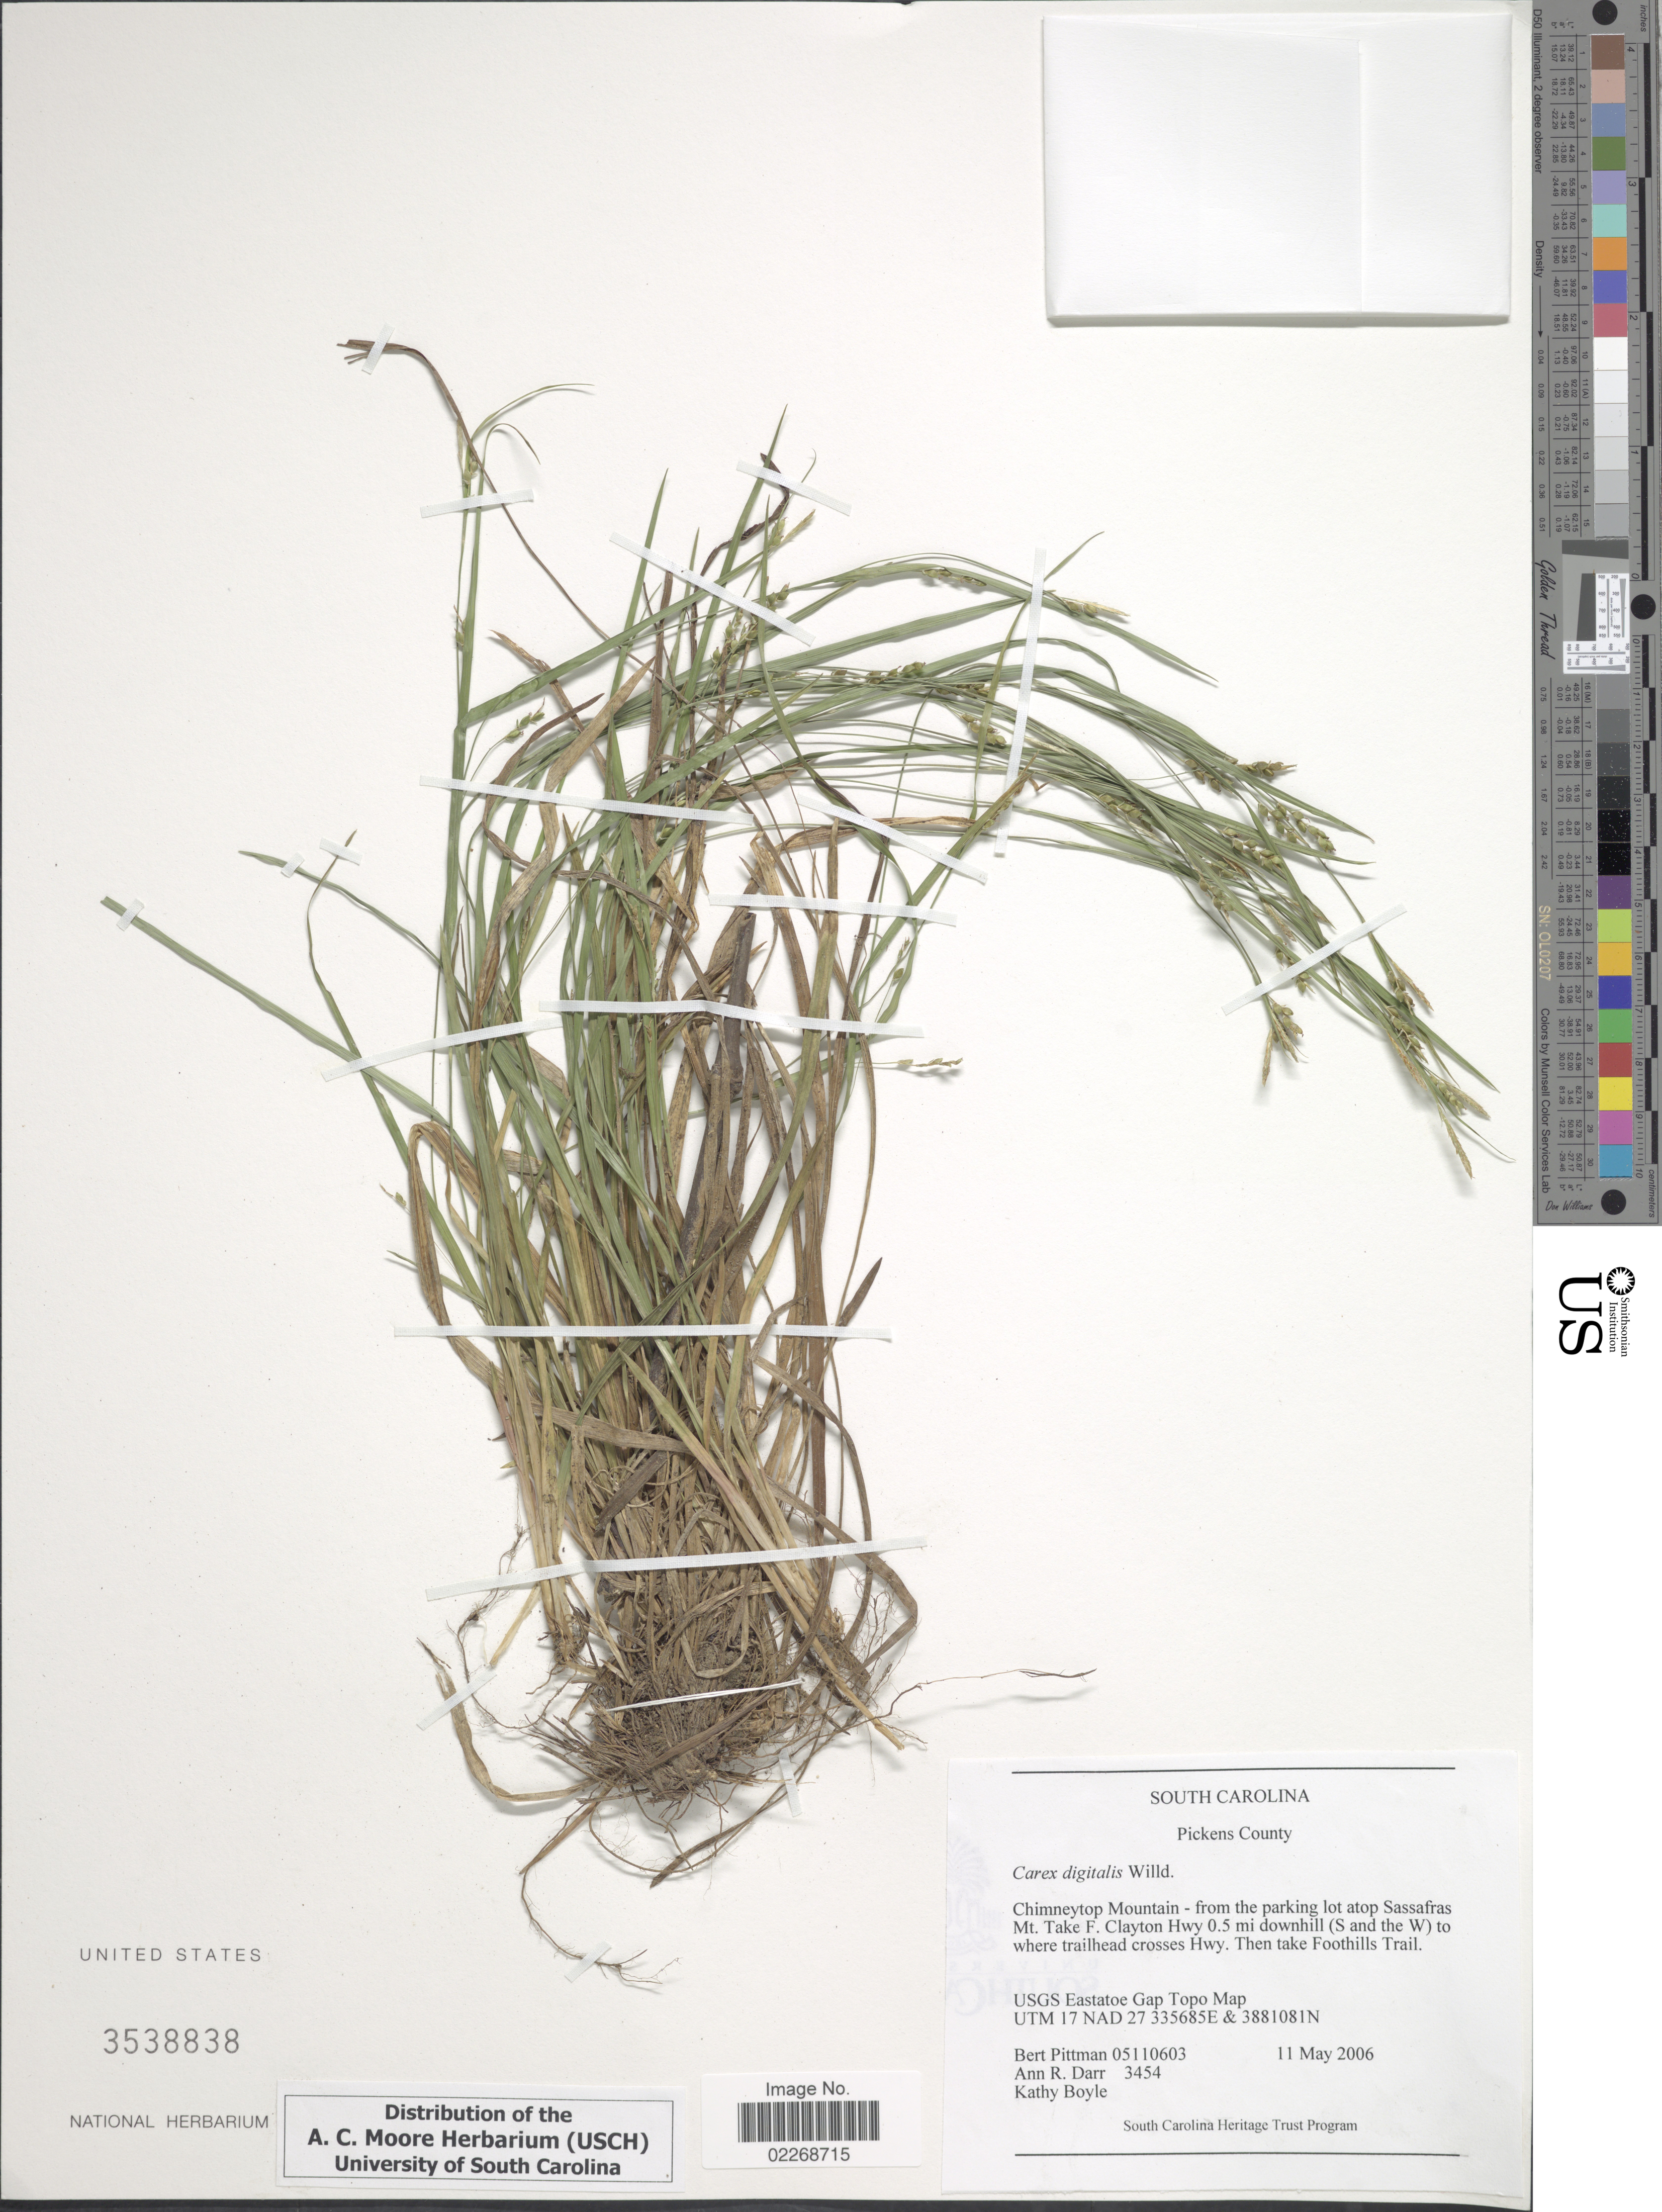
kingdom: Plantae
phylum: Tracheophyta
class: Liliopsida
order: Poales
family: Cyperaceae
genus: Carex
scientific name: Carex digitalis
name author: Willd.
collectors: B. Pittman, A. Darr & K. Boyle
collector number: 05110603/3454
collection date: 2006-05-11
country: United States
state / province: South Carolina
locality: Chimneytop Mountain-from the parking lot atop Sassafras Mt. take F. Clayton Hwy 0.5 mi downhill (S and the W) to where trailhead crosses Hwy. Then take Foothills Trail. USGS Eastatoe Gap Topo Map. UTM 17 NAD 27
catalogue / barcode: US 3538838